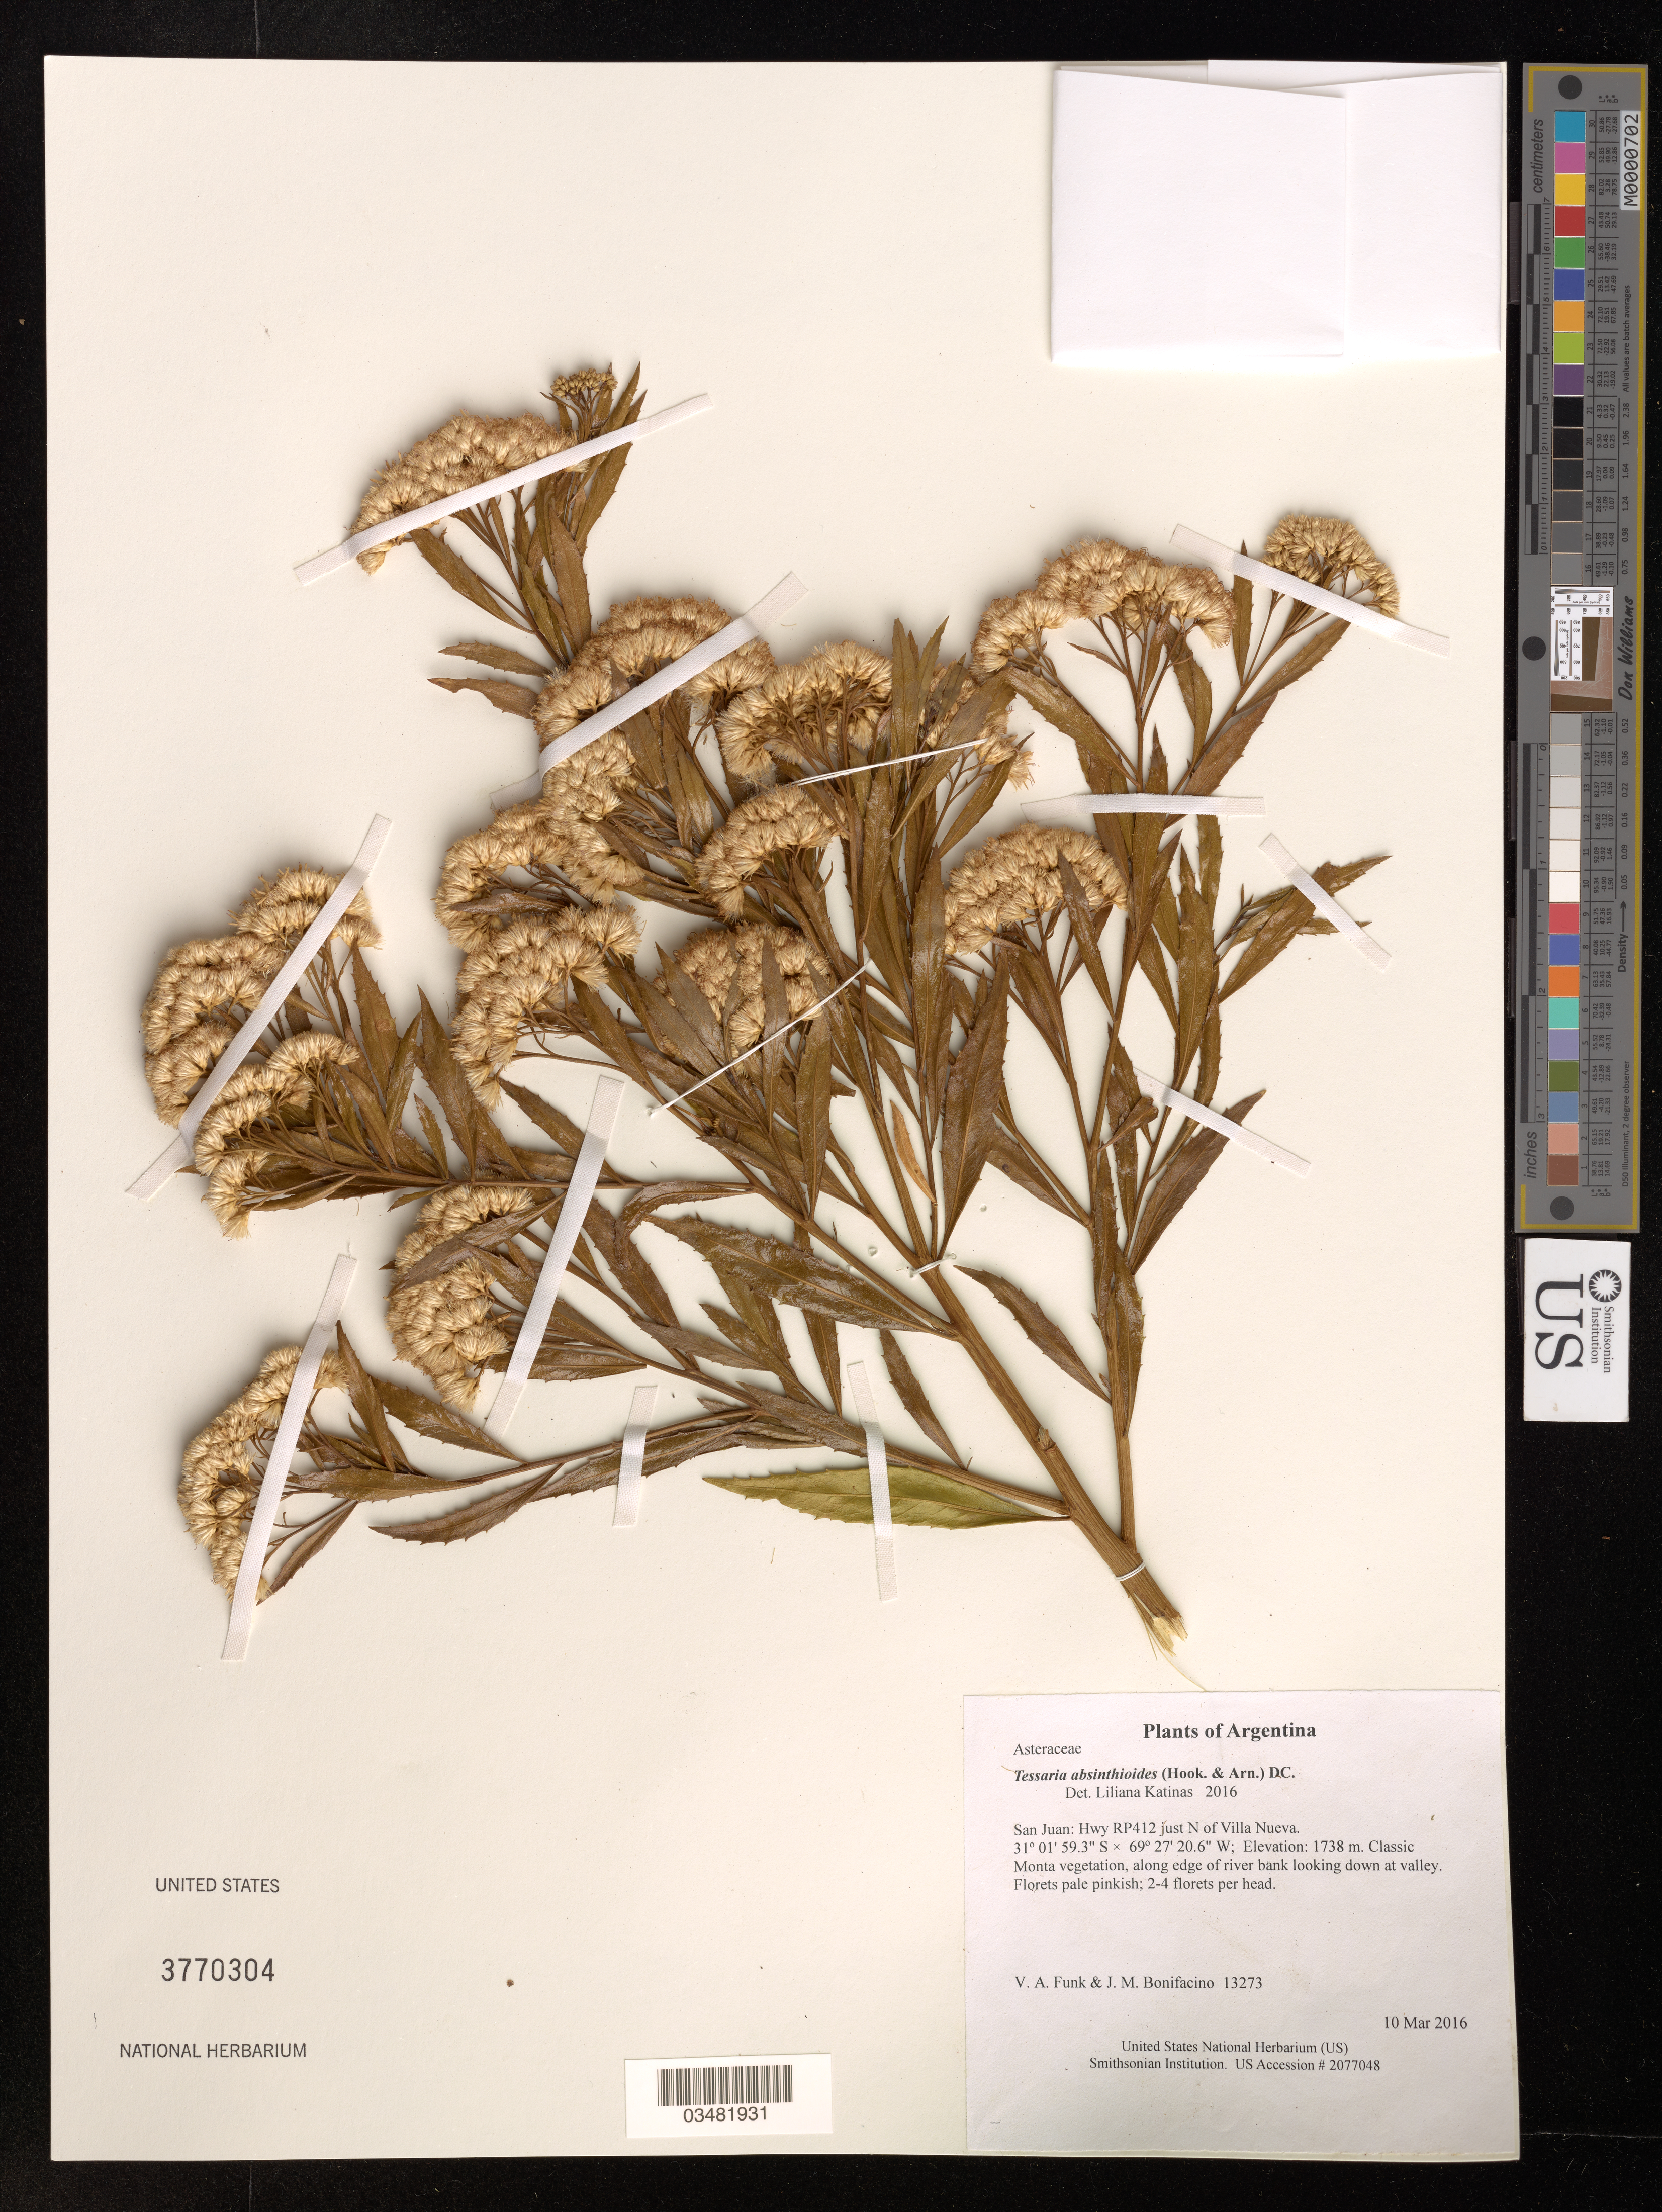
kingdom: Plantae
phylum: Tracheophyta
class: Magnoliopsida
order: Asterales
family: Asteraceae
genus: Tessaria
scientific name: Tessaria absinthioides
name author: (Hook. & Arn.) DC.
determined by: Katinas, L.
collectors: V. Funk & M. Bonifacino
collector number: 13273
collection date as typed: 10 March 2016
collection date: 2016-03-10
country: Argentina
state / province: San Juan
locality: Hwy RP412 just N of Villa Nueva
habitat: Classic Monta vegetation, along edge of river bank looking down at valley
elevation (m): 1738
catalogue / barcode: US 3770304